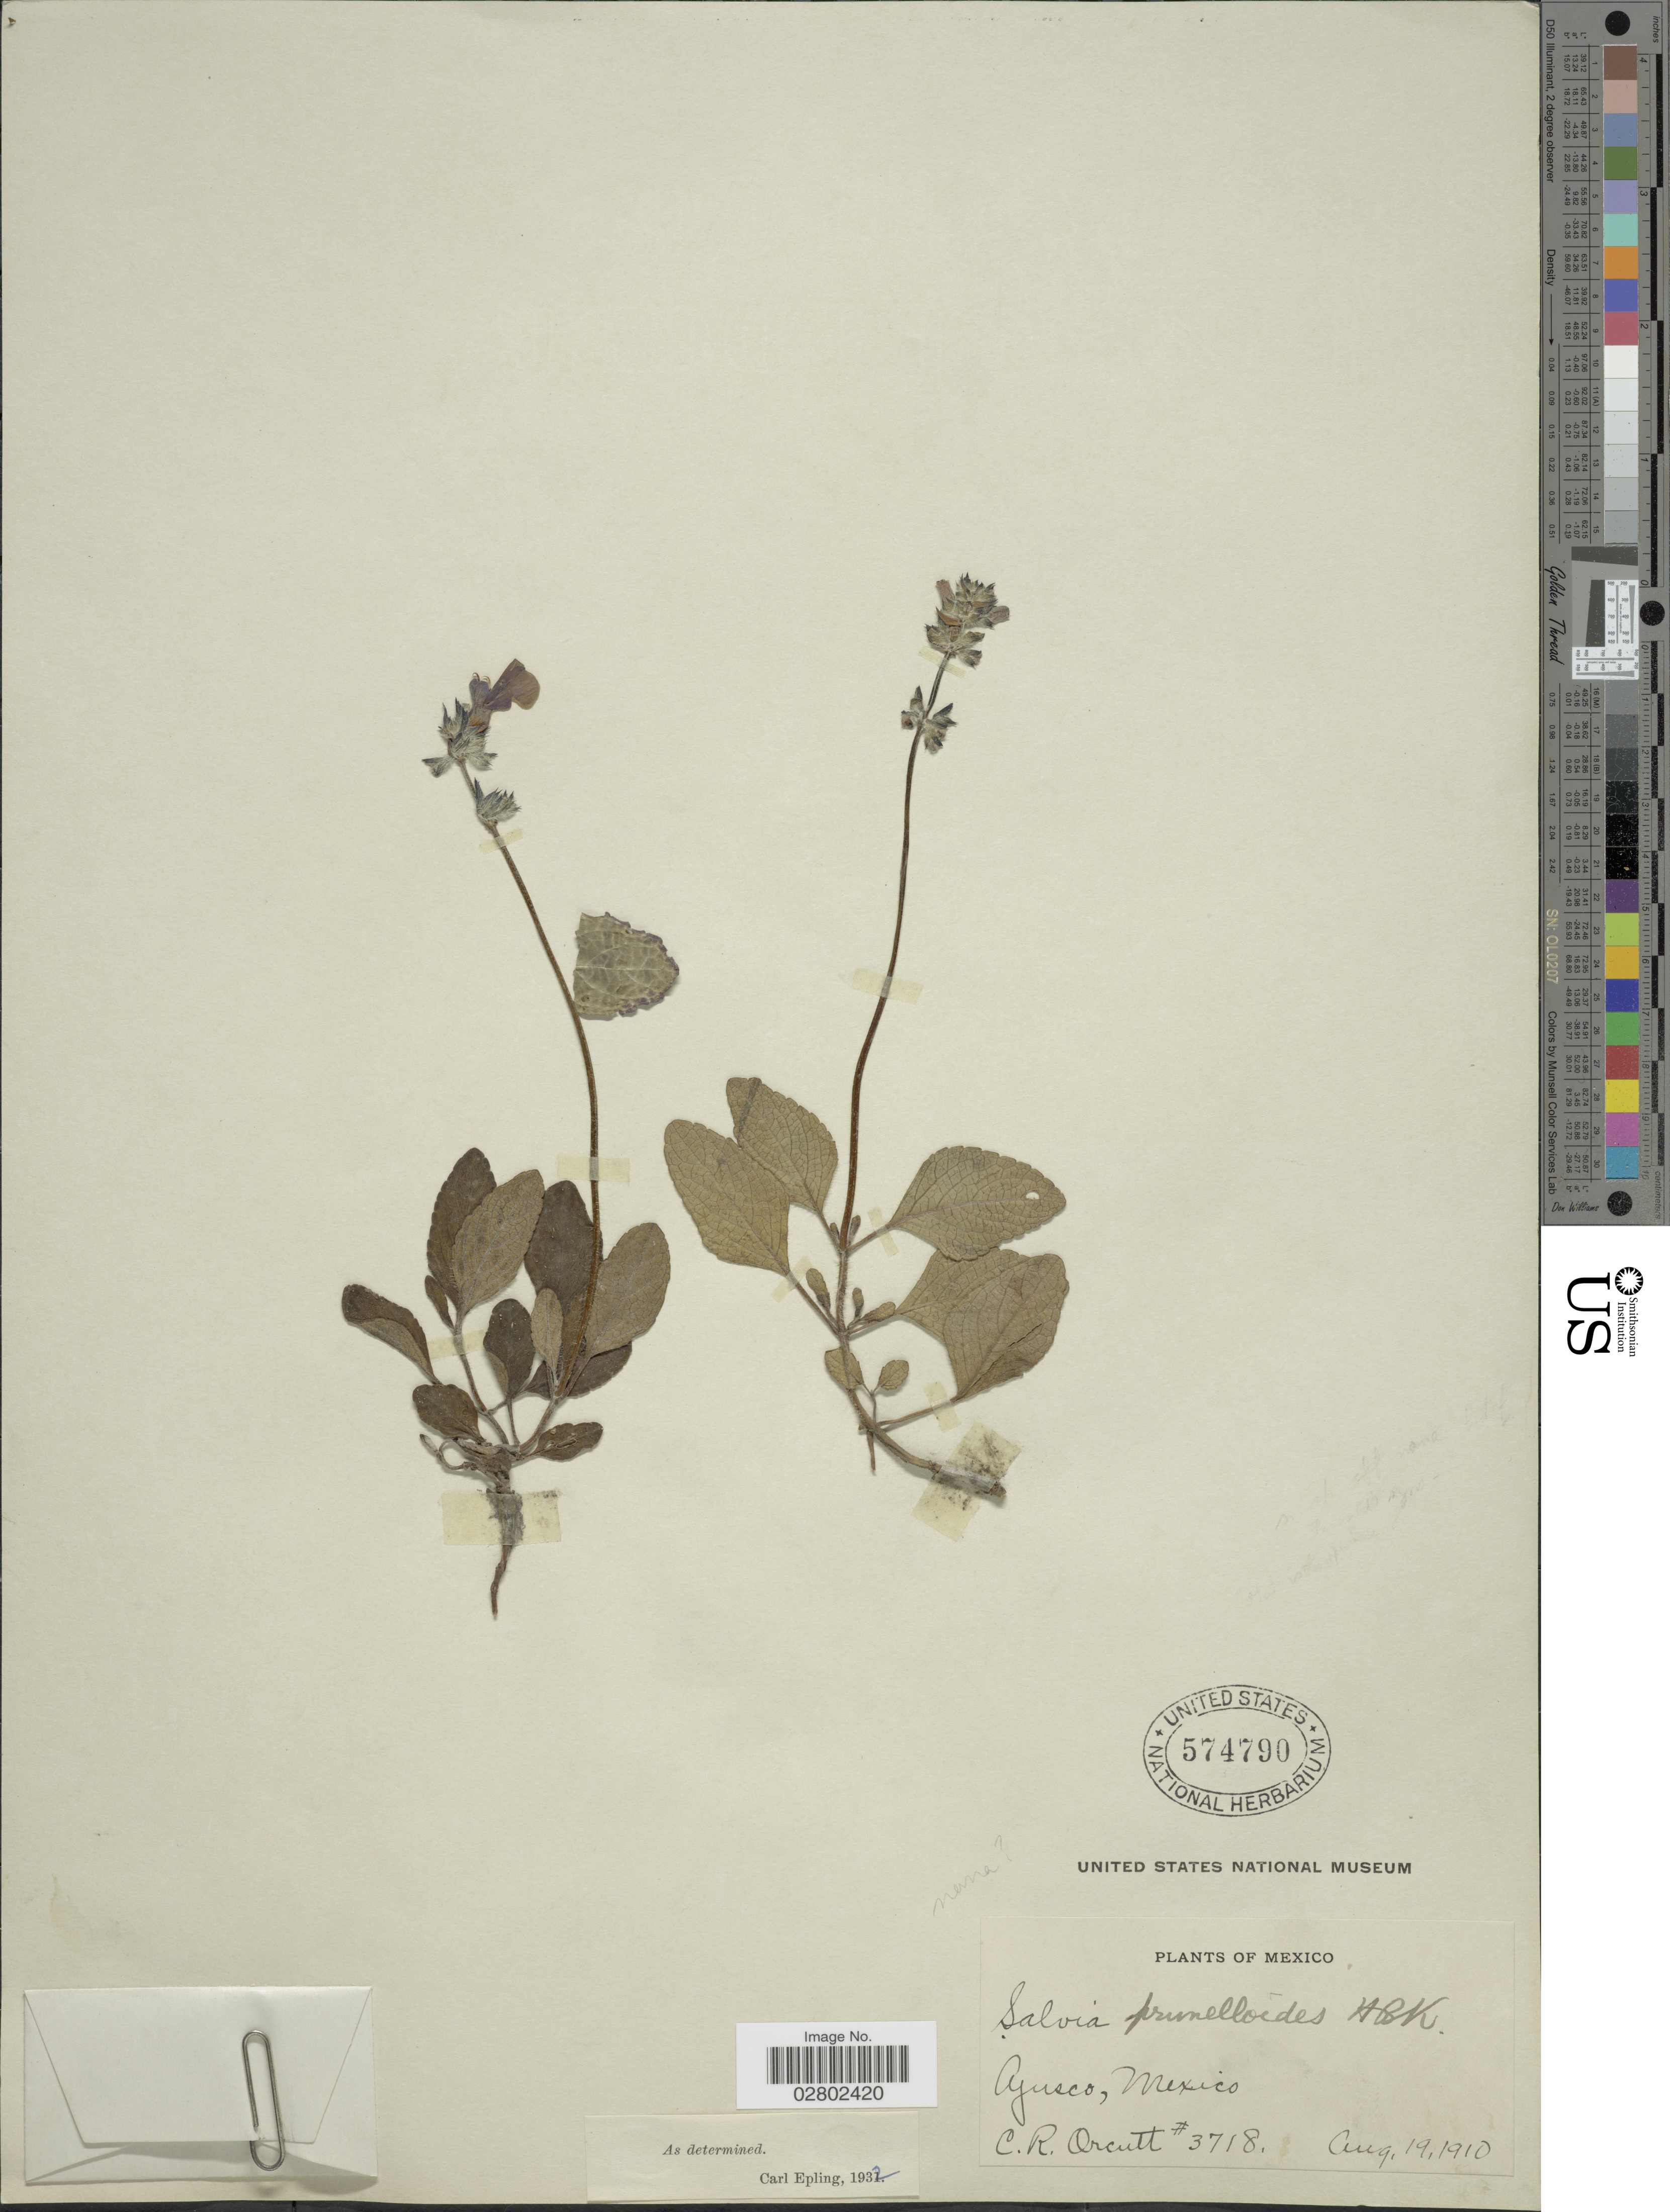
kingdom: Plantae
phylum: Tracheophyta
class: Magnoliopsida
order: Lamiales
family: Lamiaceae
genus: Salvia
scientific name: Salvia nana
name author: Kunth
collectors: C. R. Orcutt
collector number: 3718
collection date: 1910-08-19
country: Mexico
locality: Ajusco.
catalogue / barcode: US 574790